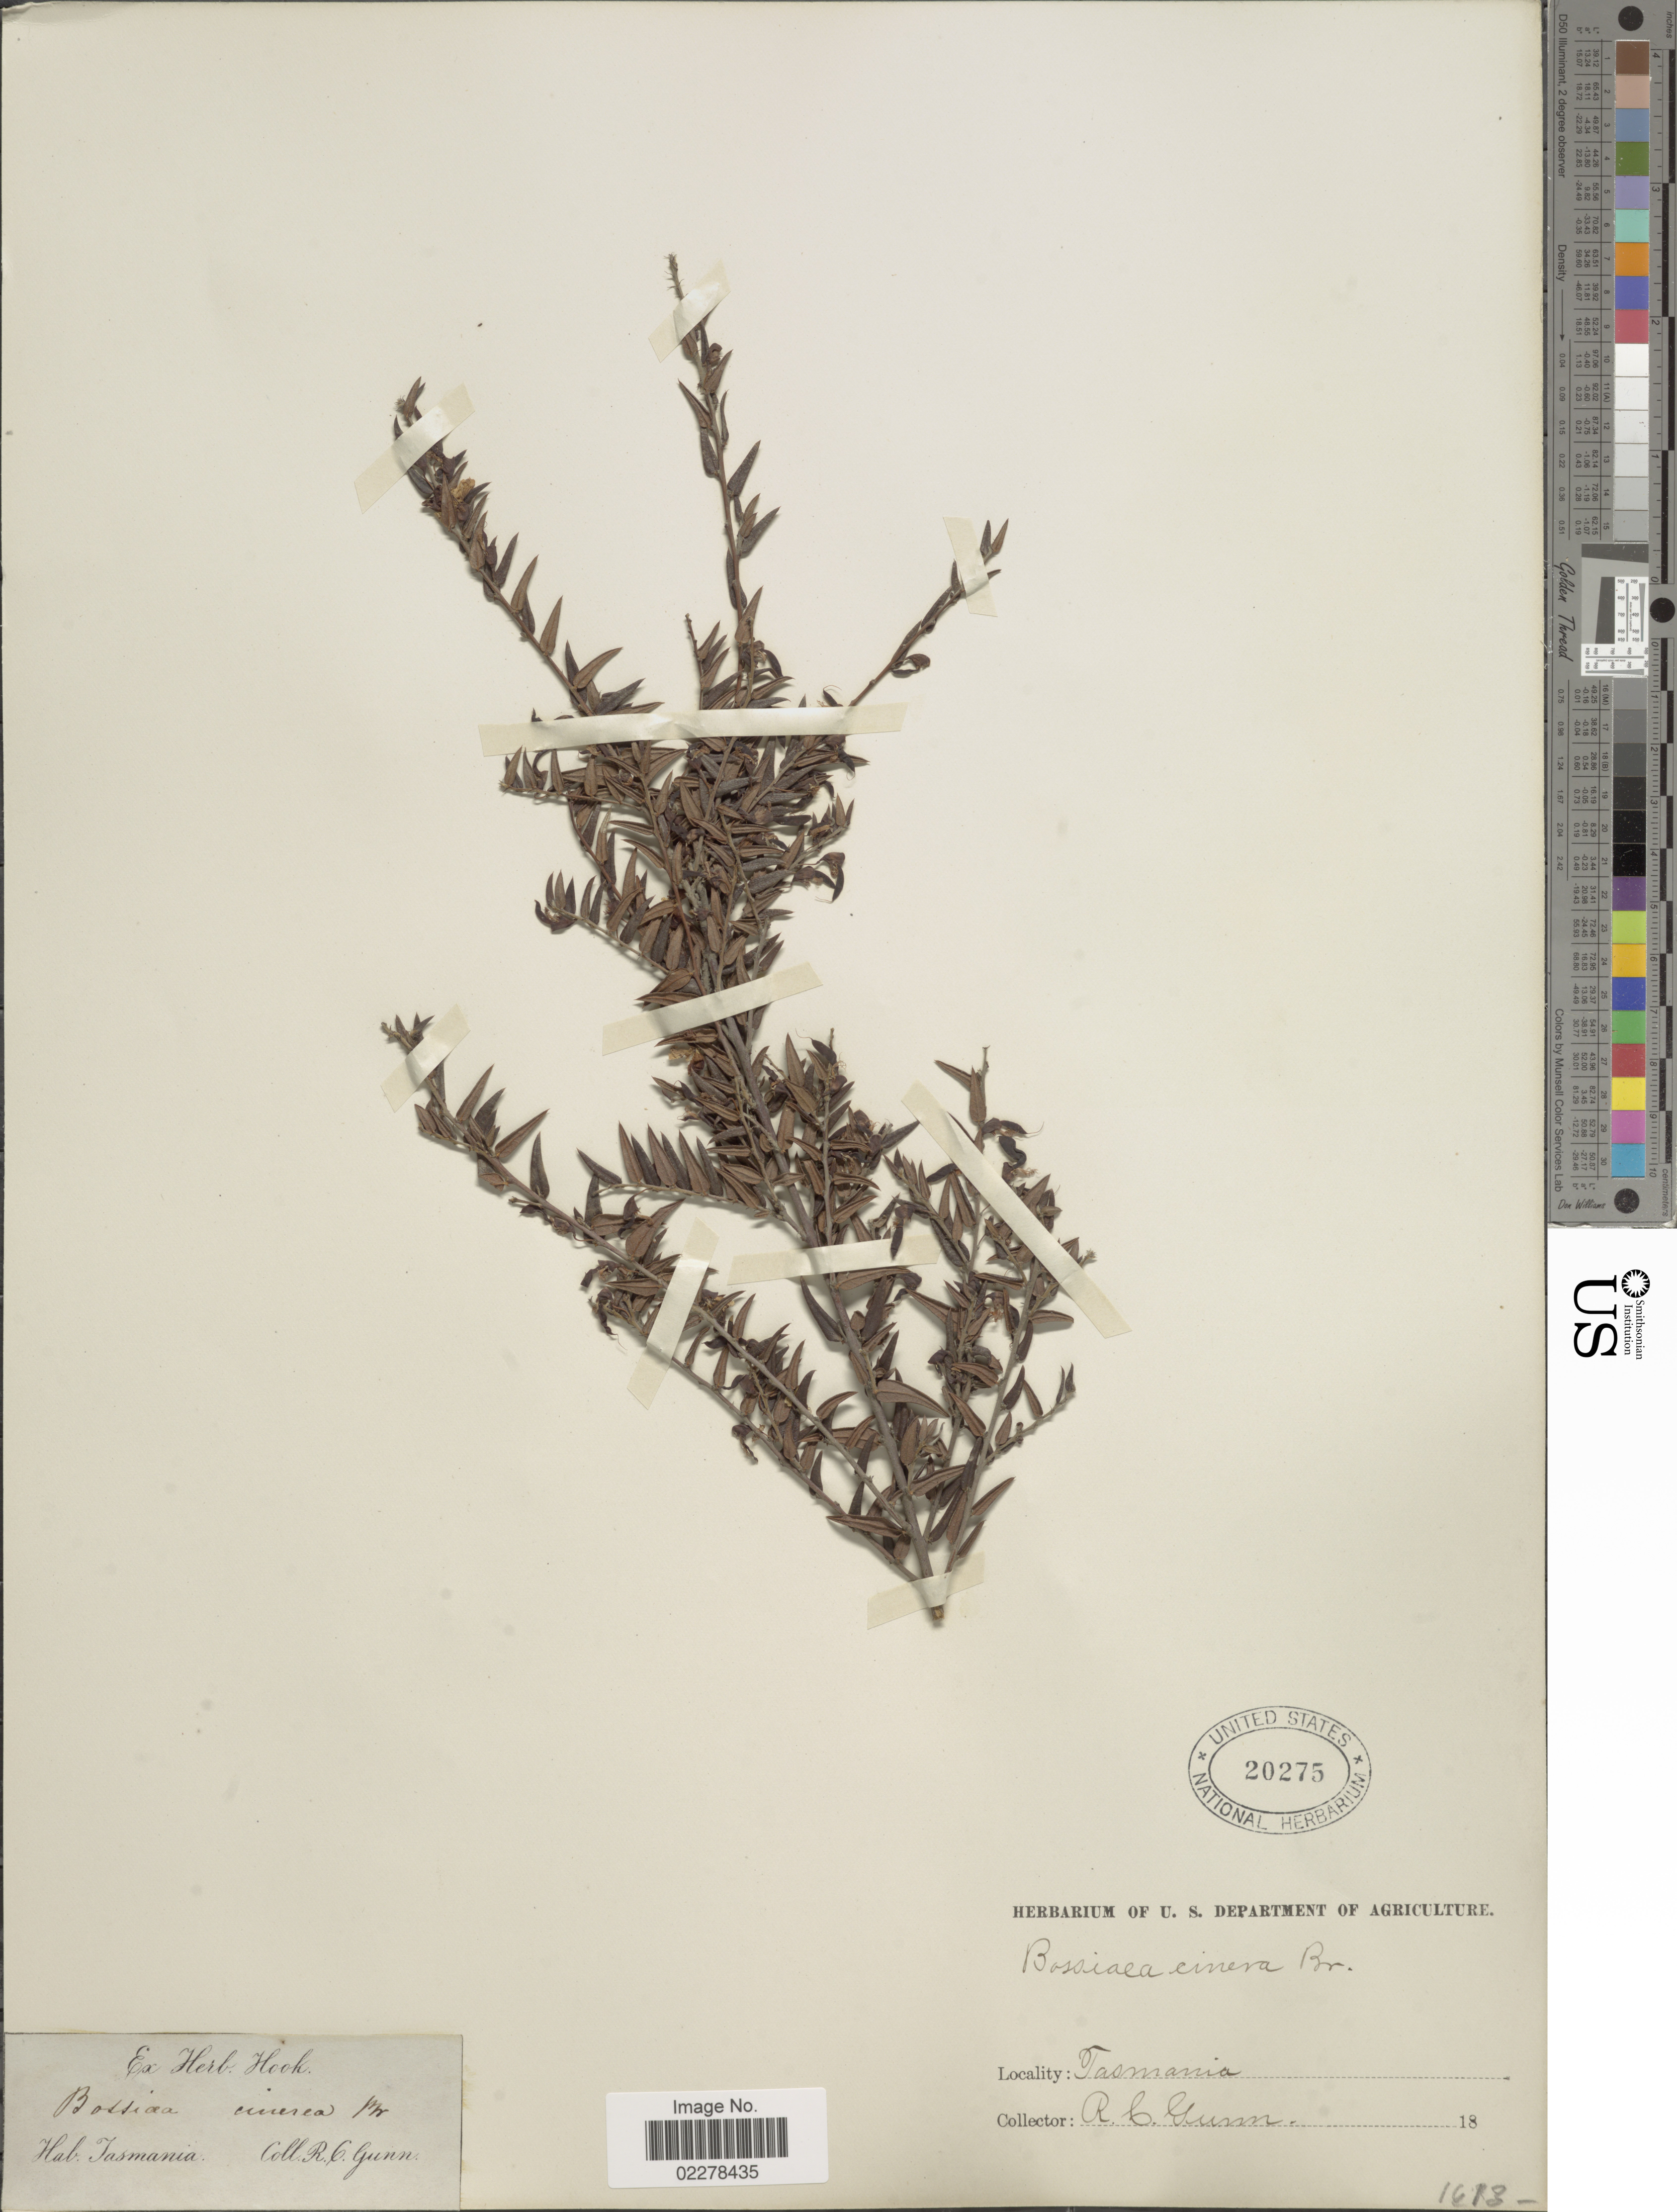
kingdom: Plantae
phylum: Tracheophyta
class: Magnoliopsida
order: Fabales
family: Fabaceae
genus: Bossiaea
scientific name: Bossiaea cinerea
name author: R. Br.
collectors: R. Gunn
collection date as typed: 18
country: Australia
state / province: Tasmania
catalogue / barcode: US 20275